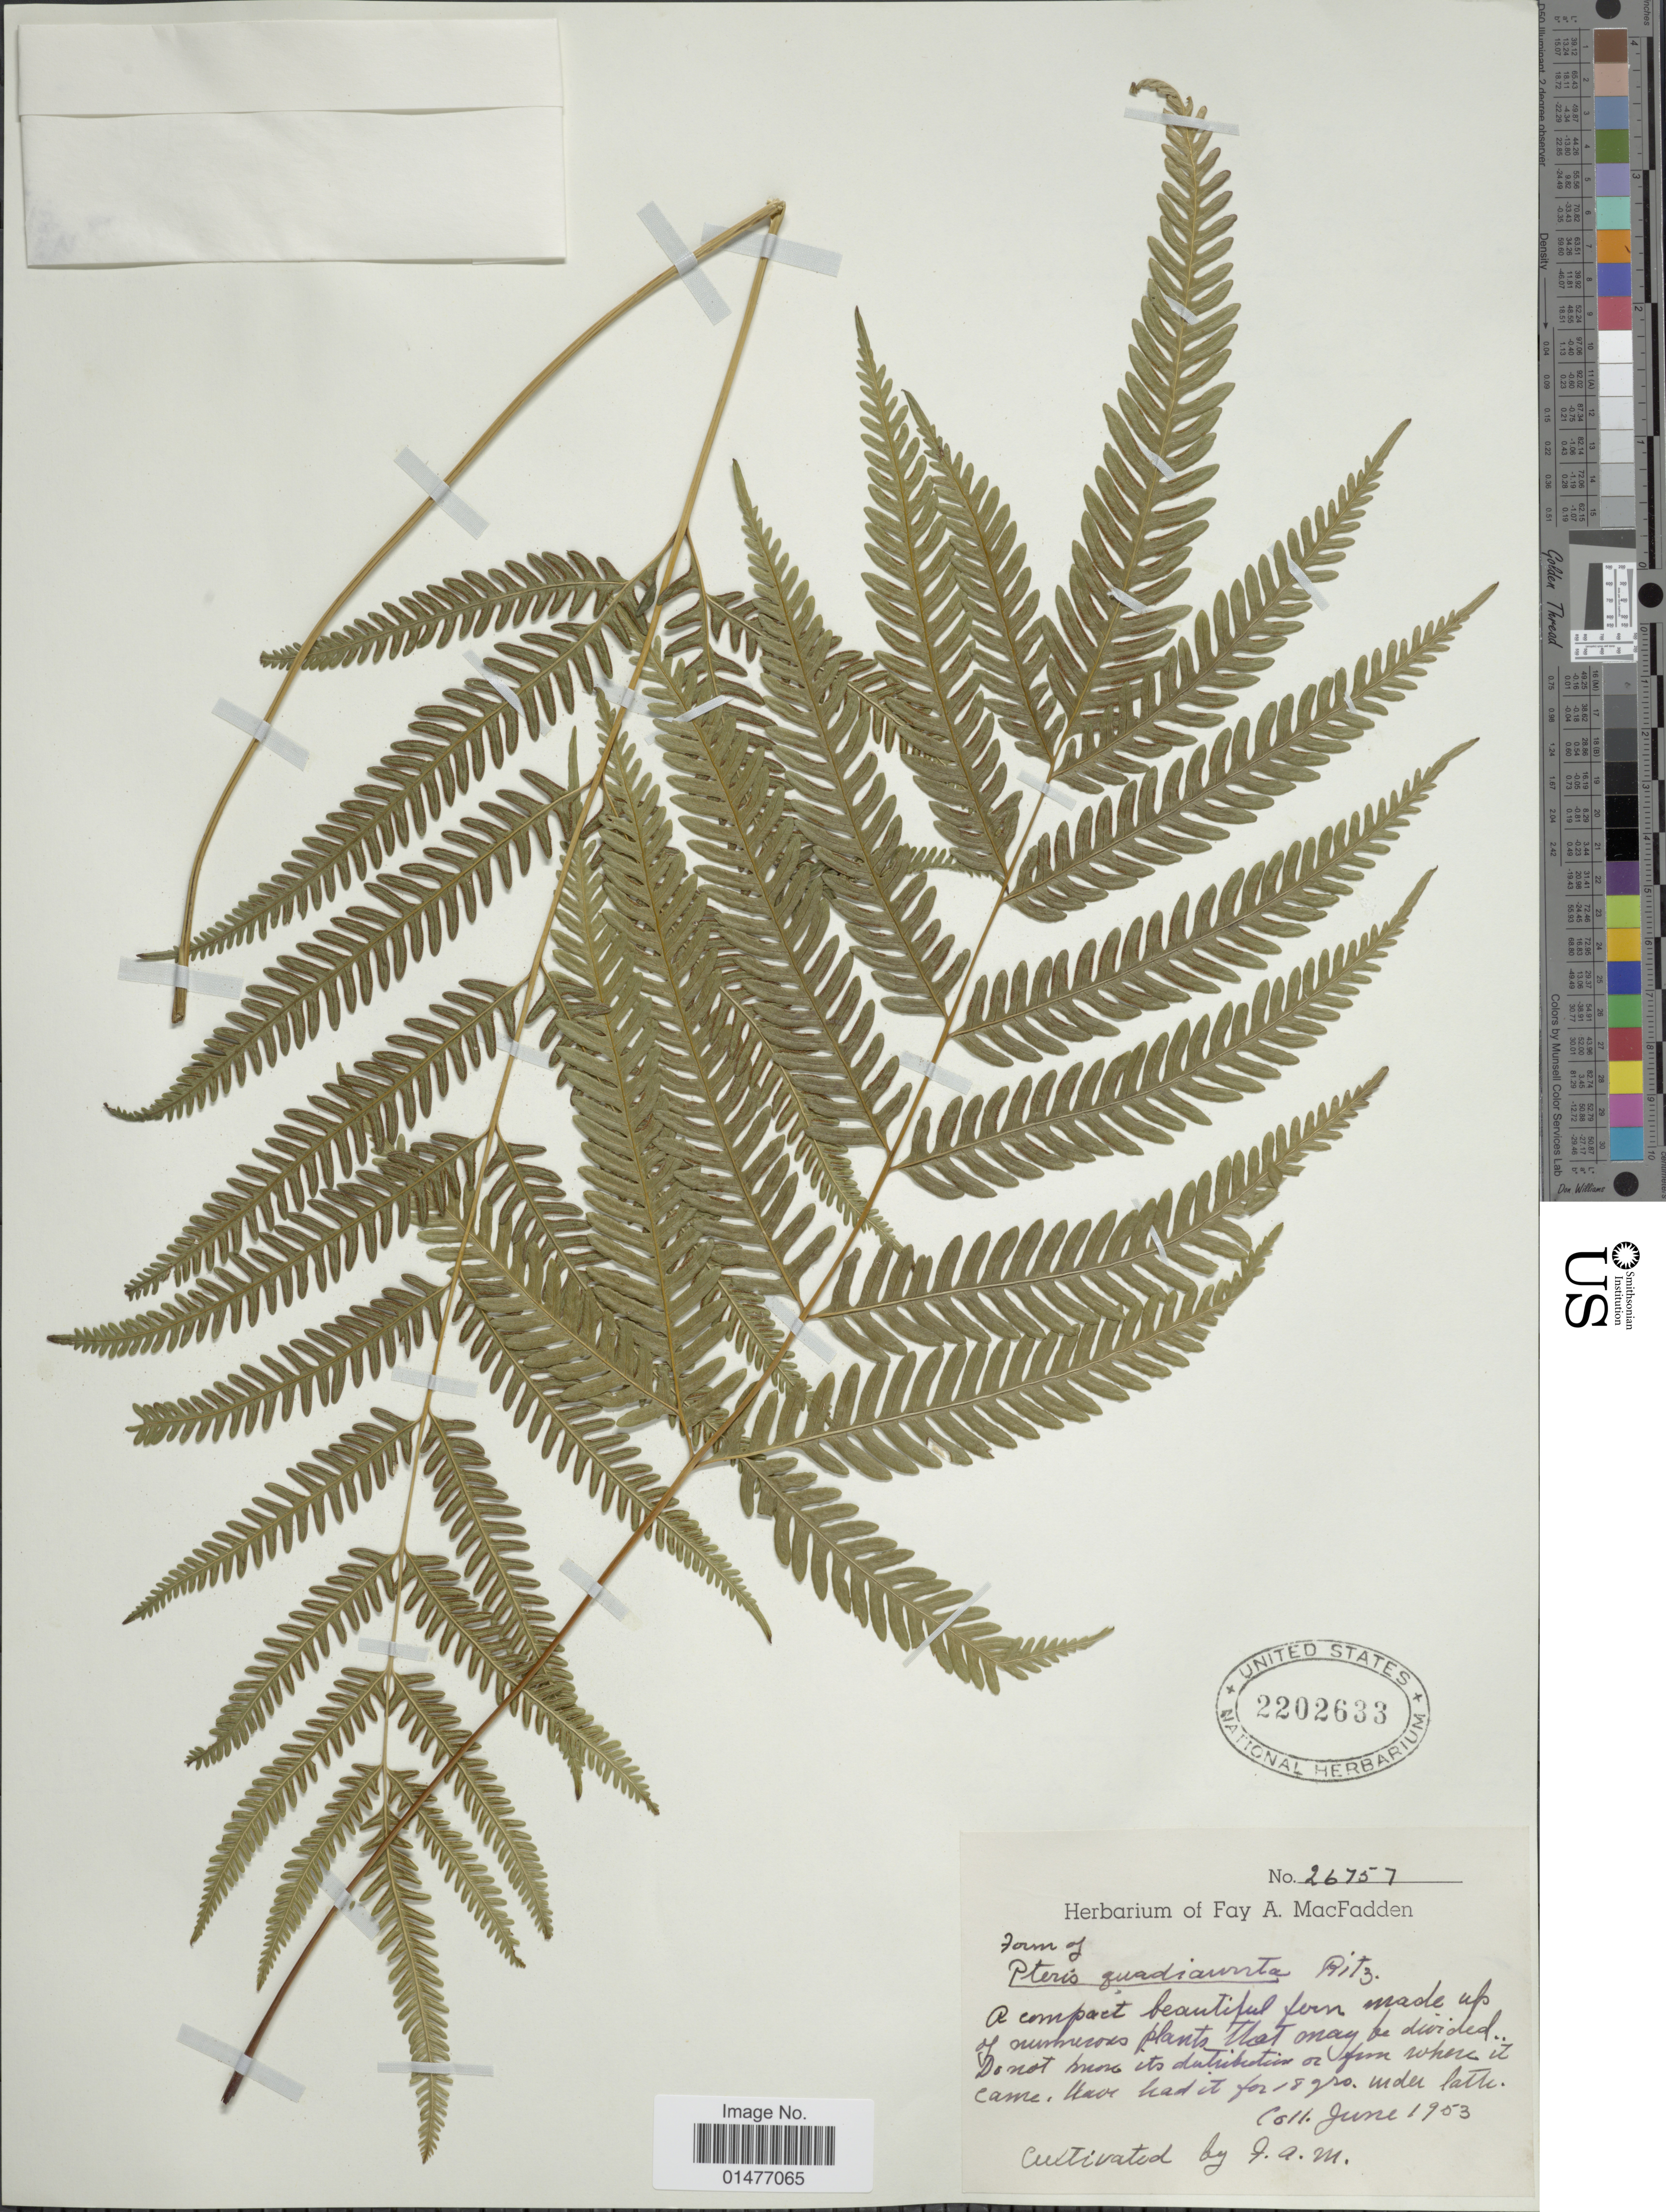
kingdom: Plantae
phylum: Tracheophyta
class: Polypodiopsida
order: Polypodiales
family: Pteridaceae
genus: Pteris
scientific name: Pteris quadriaurita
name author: Retz.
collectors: F. MacFadden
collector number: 26757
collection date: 1953-06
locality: A compact beautiful fern made up of numerous plants that may be divided, do not men its distribution or fun where it came. Have had it for 18 years, under latte [interpreted]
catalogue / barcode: US 2202633